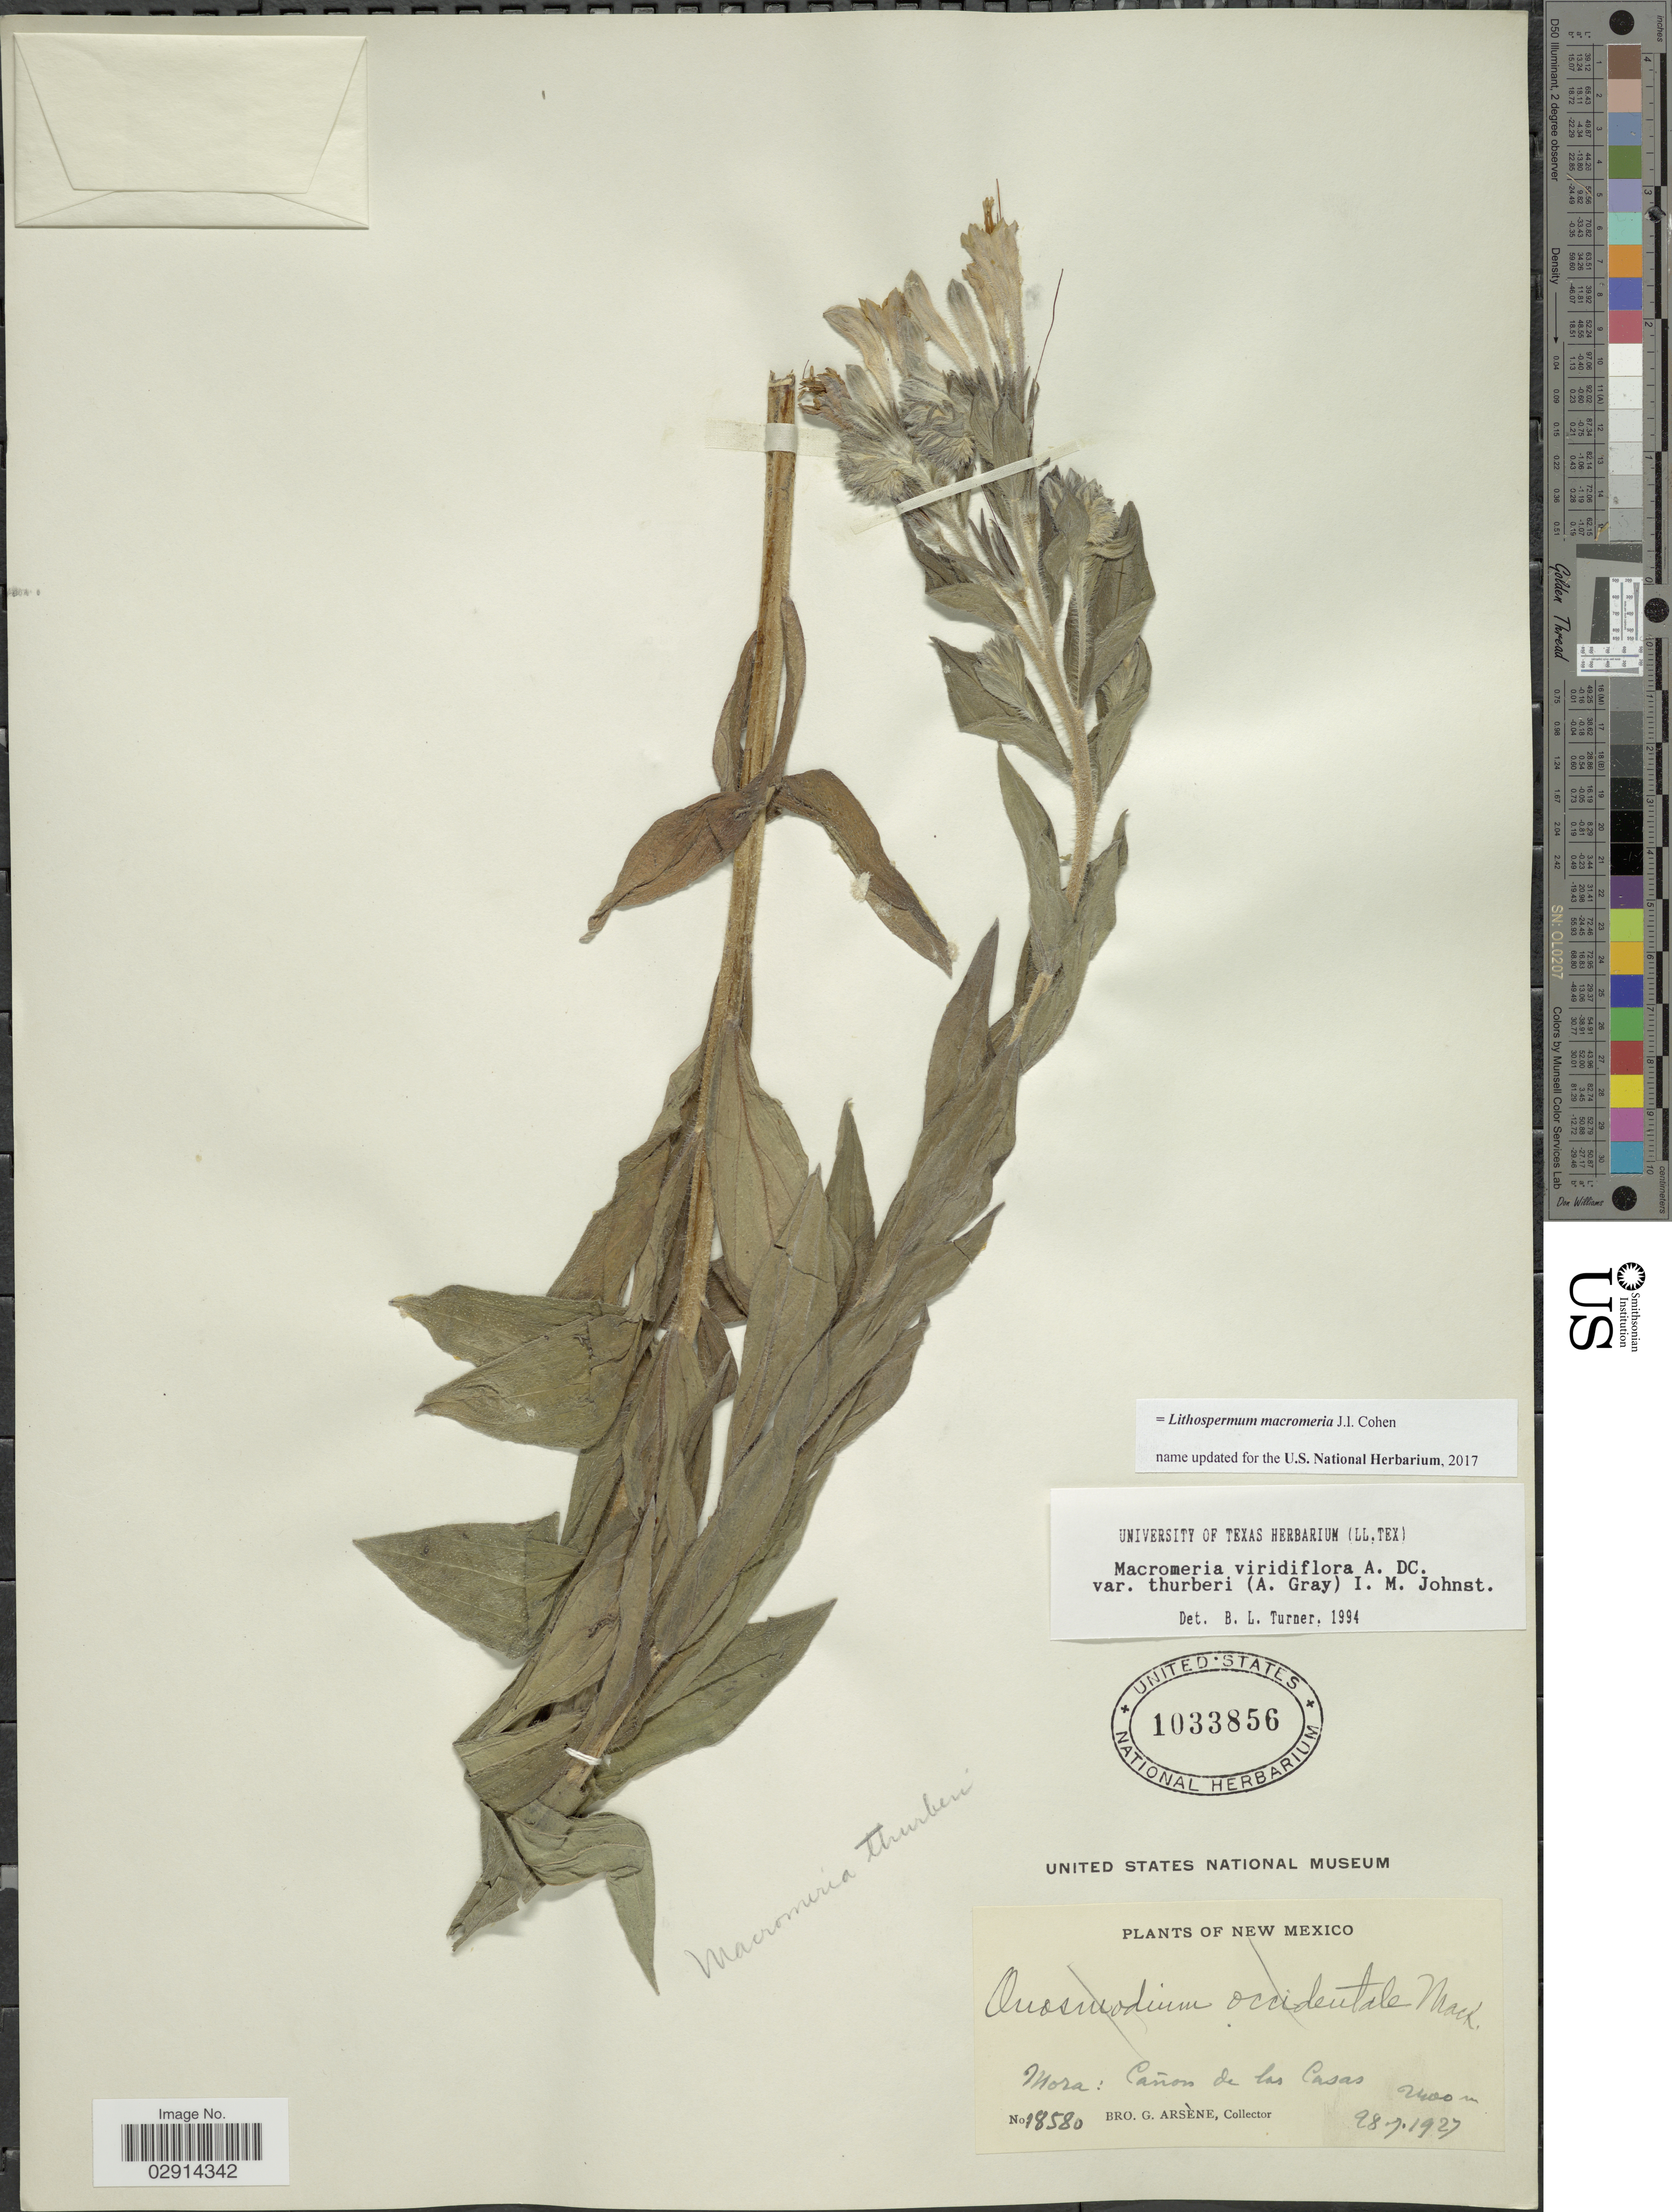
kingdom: Plantae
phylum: Tracheophyta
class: Magnoliopsida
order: Boraginales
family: Boraginaceae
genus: Lithospermum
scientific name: Lithospermum macromeria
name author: Cohen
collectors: Bro. G. Arsène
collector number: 18580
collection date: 1927-07-28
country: United States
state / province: New Mexico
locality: Mora: Cañon de las Casas.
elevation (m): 2400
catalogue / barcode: US 1033856